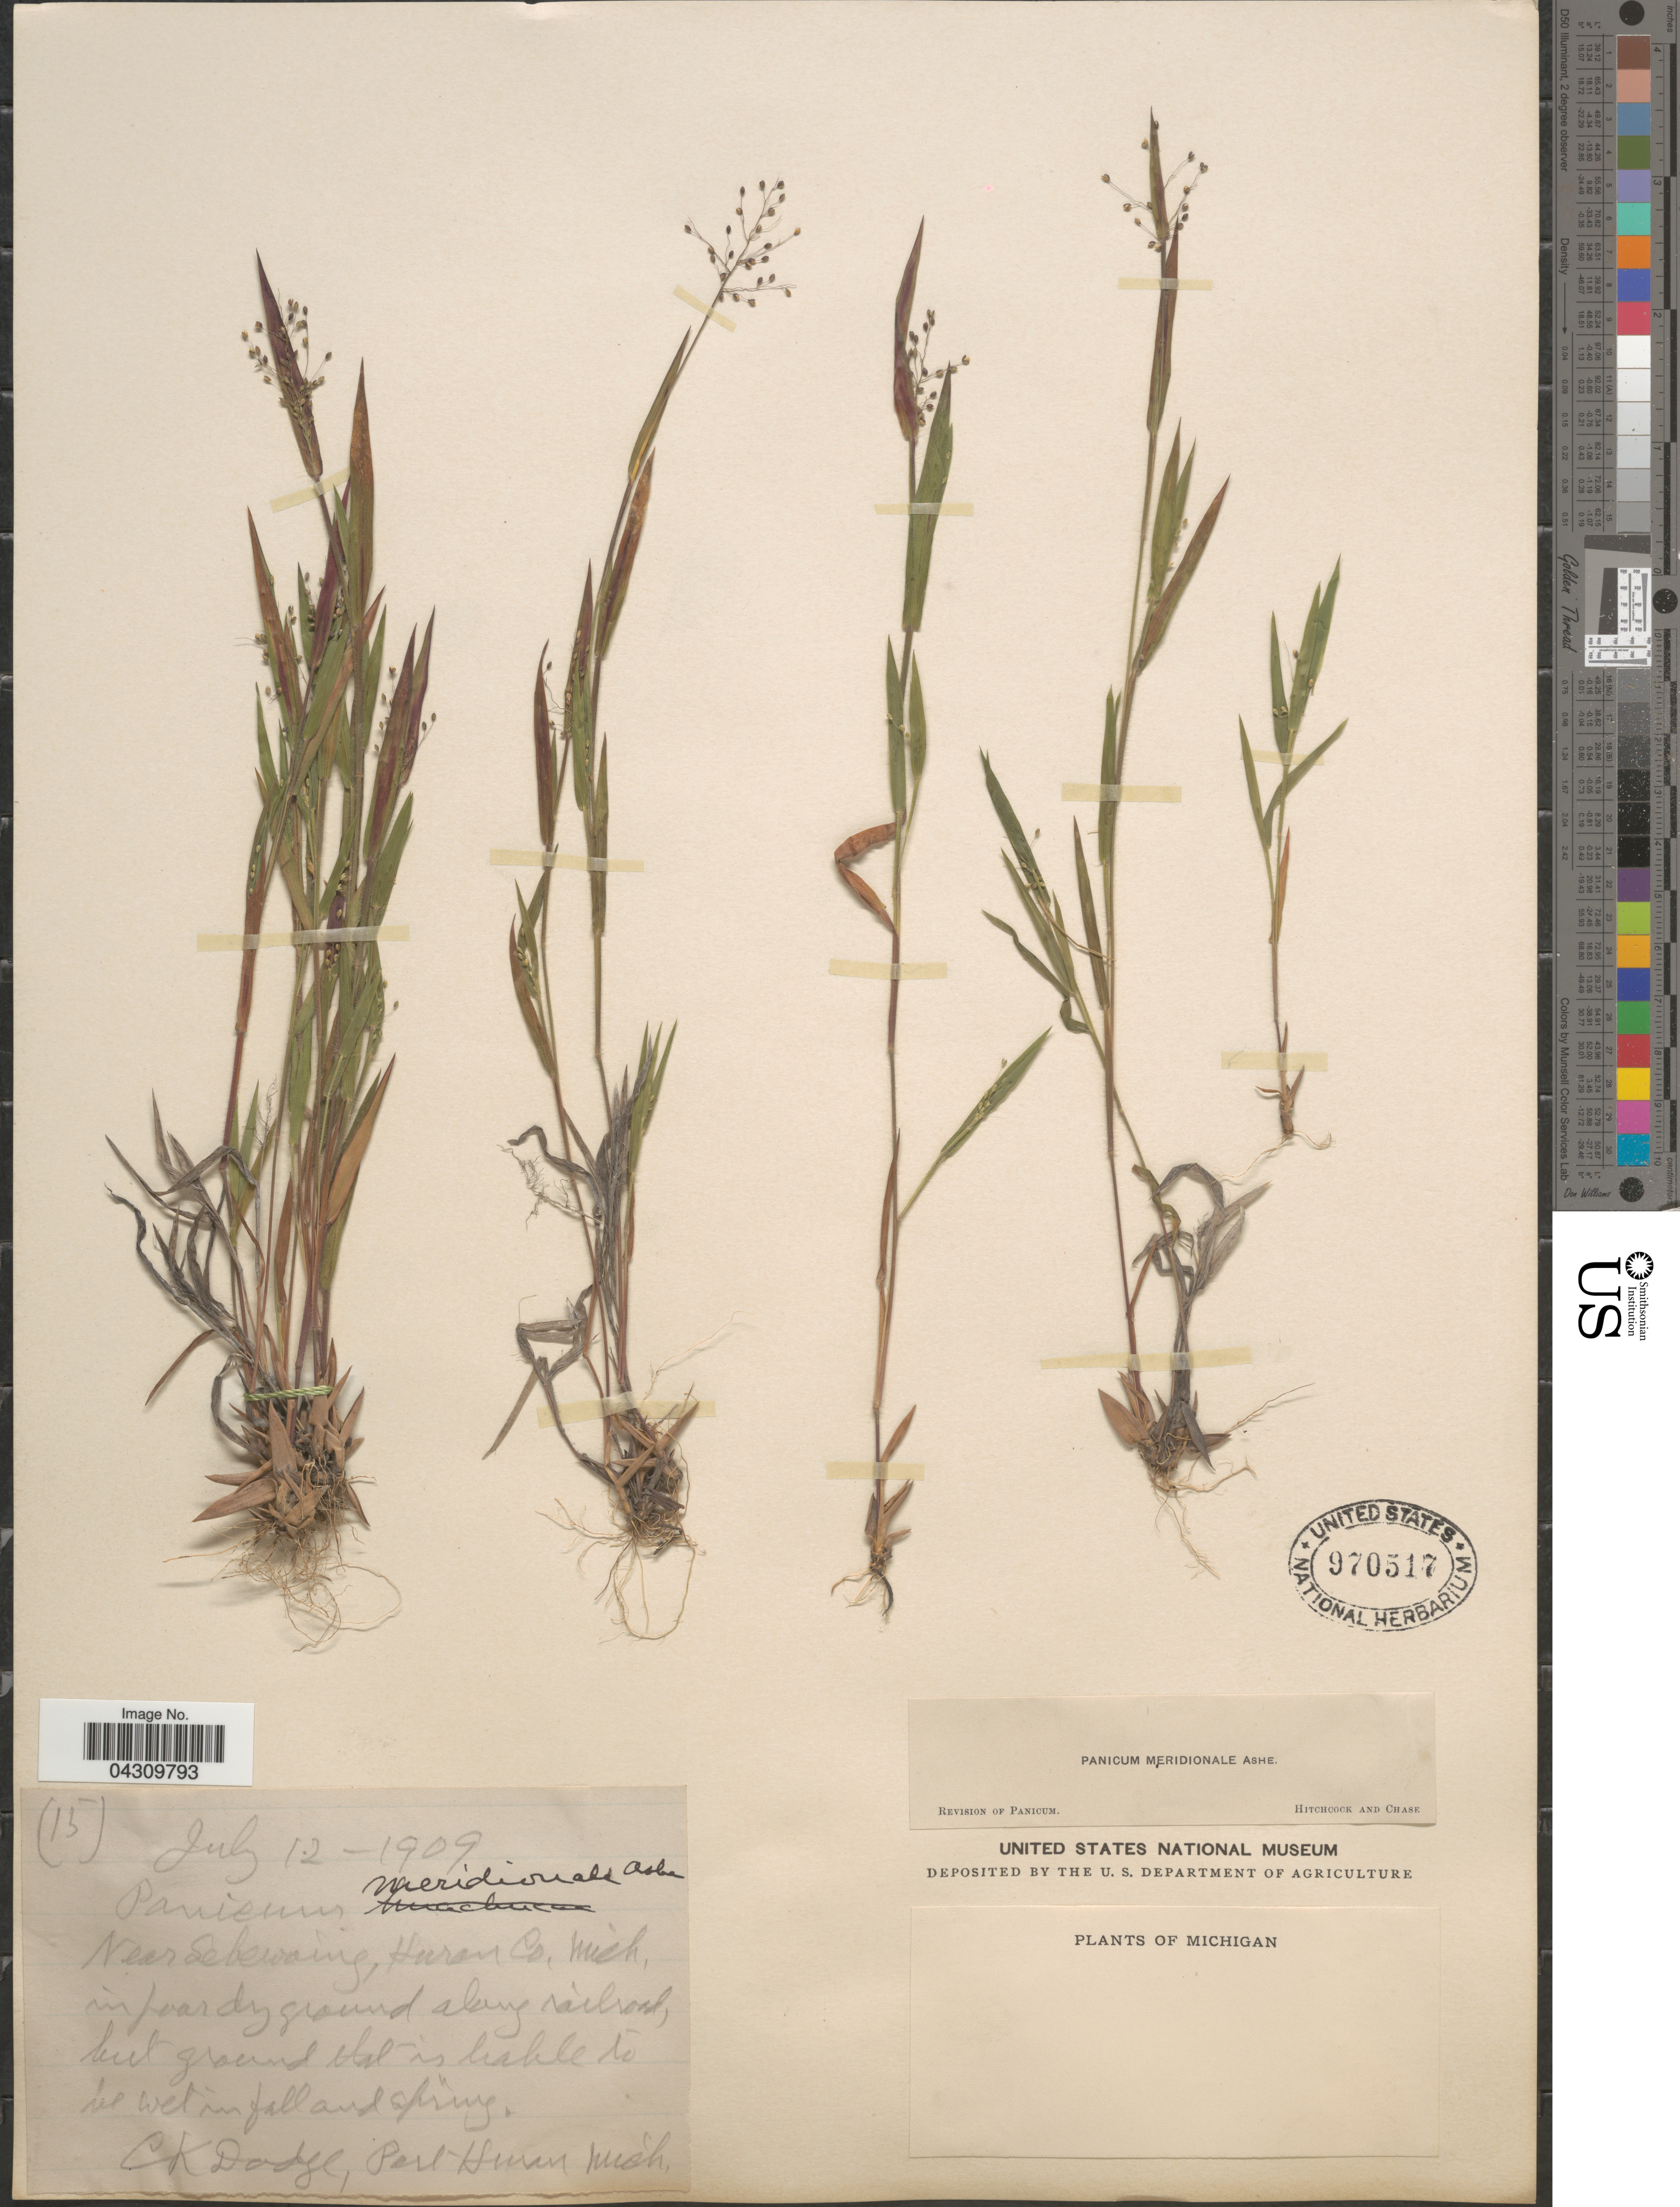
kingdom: Plantae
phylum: Tracheophyta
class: Liliopsida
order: Poales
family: Poaceae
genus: Dichanthelium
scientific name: Dichanthelium acuminatum var. acuminatum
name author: (Sw.) Gould & C.A. Clark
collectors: C. Dodge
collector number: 15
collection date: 1909-07-12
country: United States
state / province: Michigan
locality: Near Sebewaing, Huron Co.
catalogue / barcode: US 970517